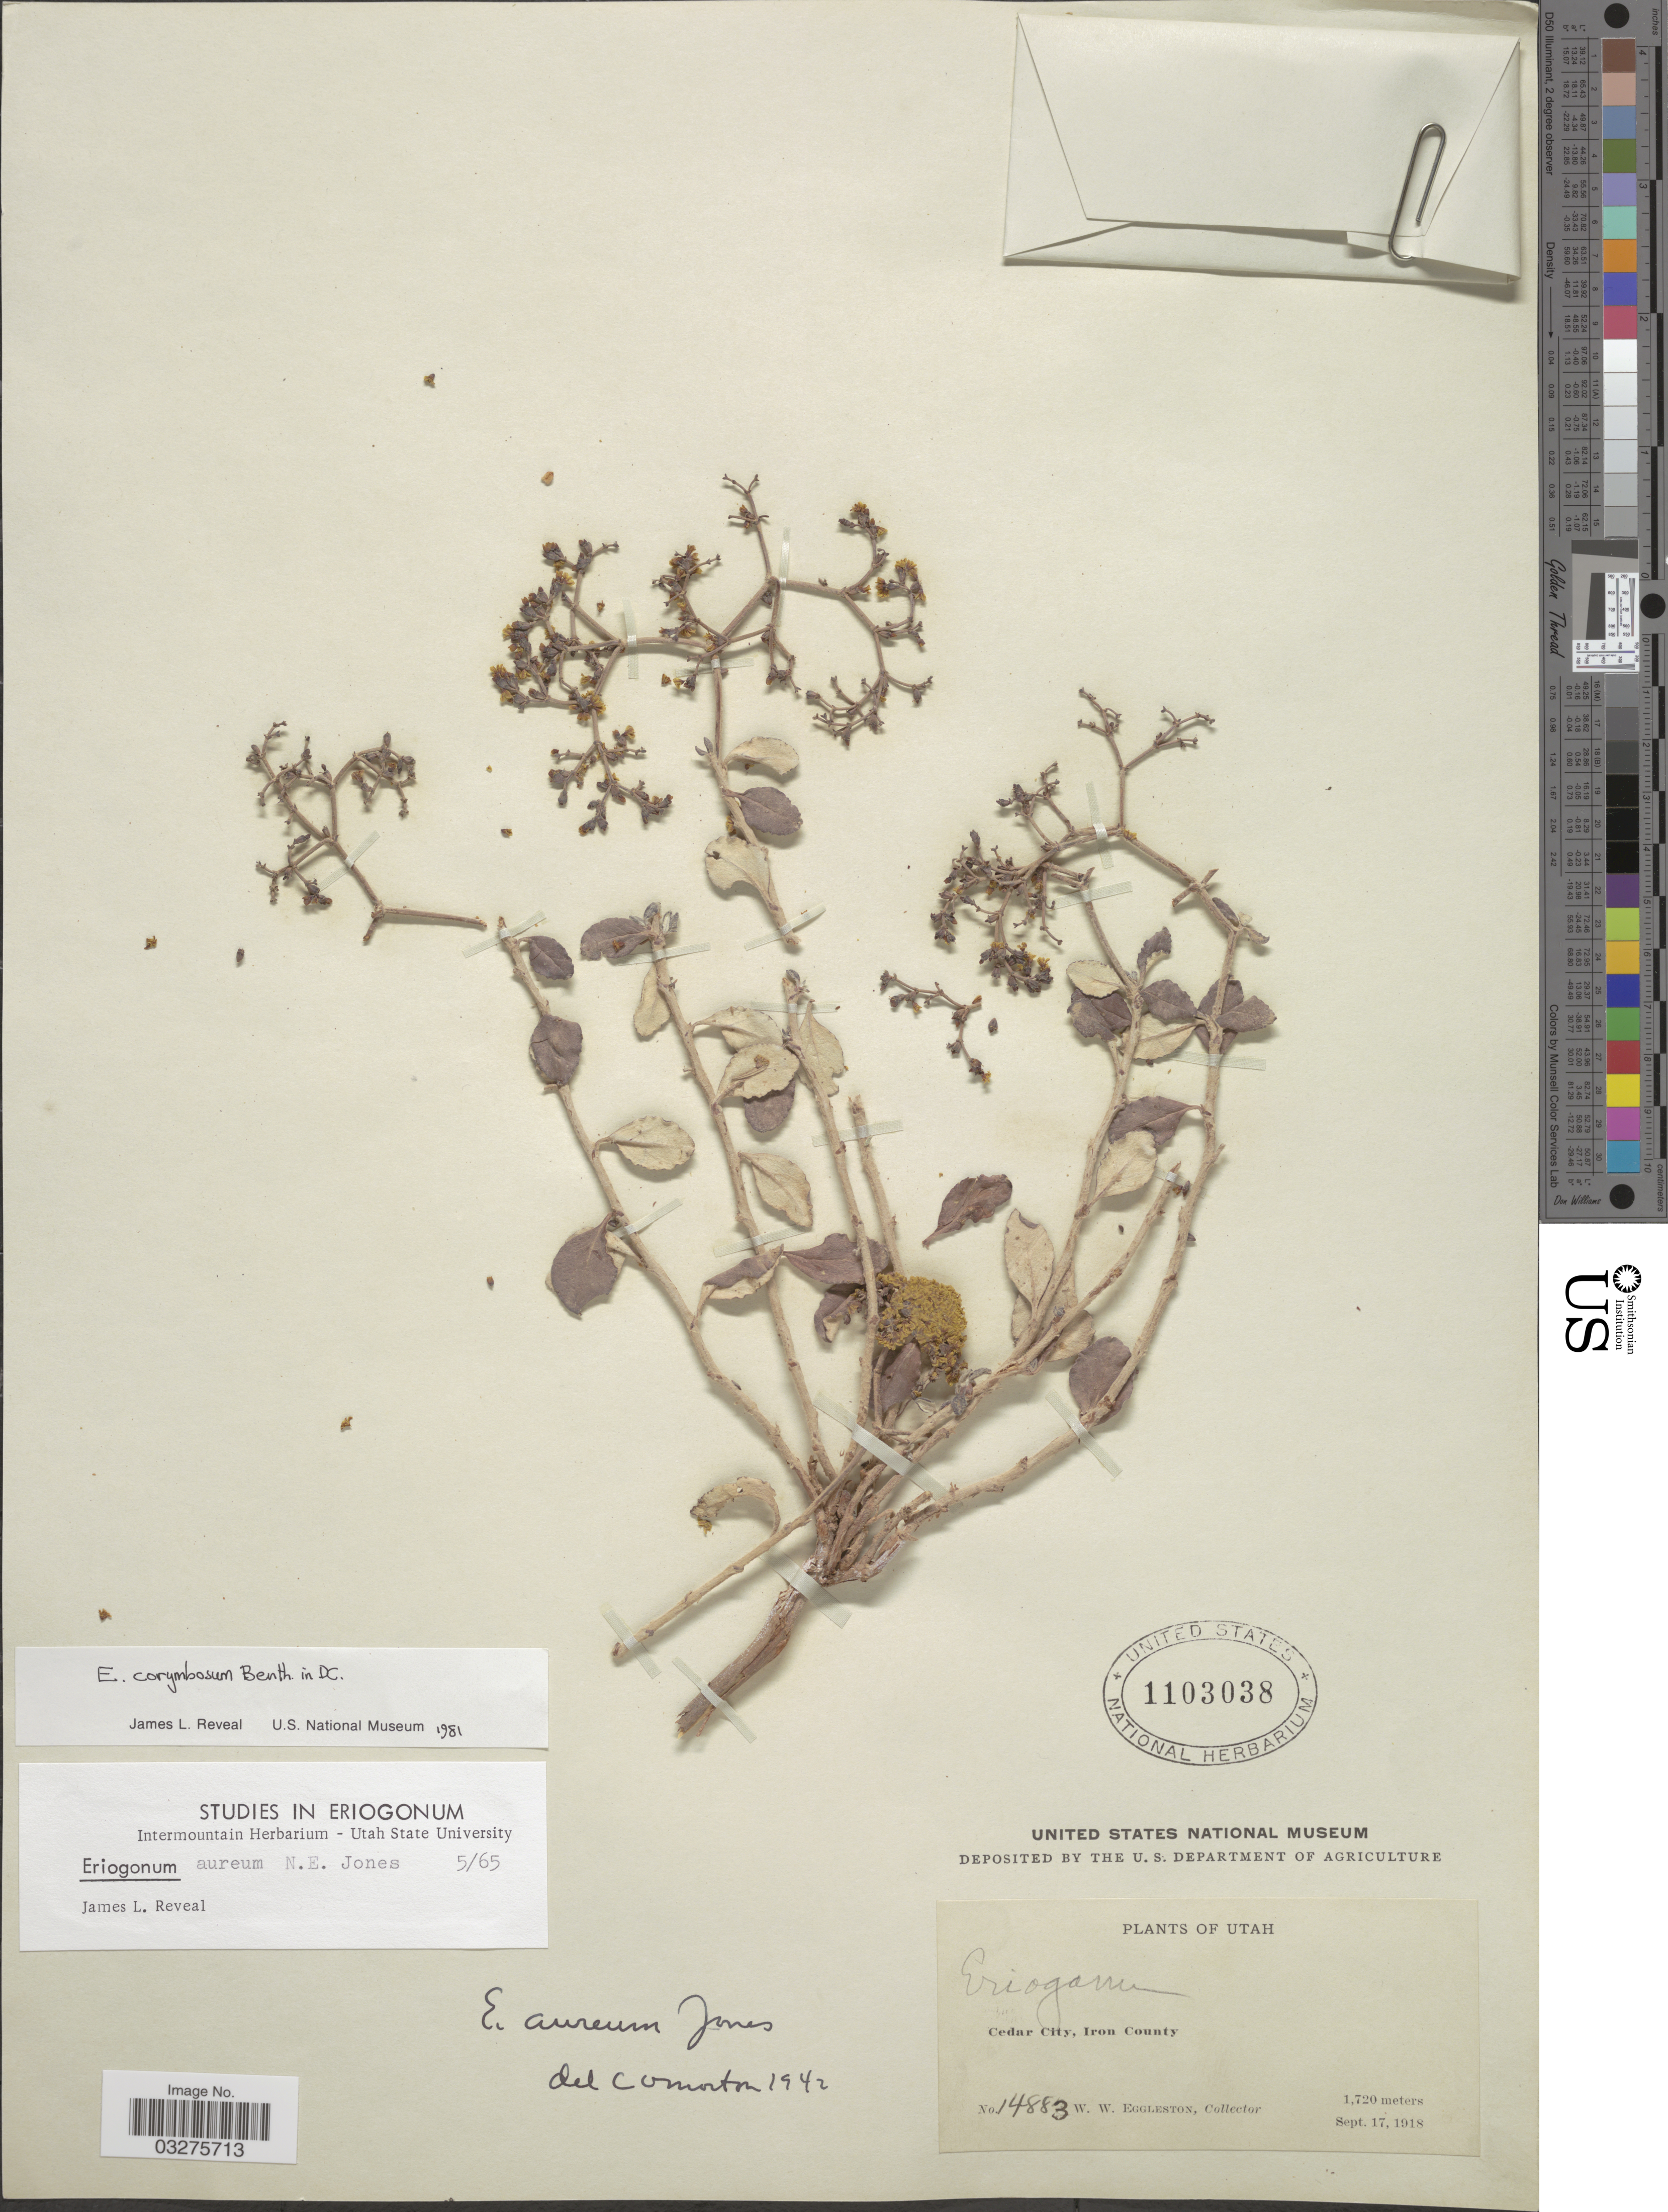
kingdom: Plantae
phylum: Tracheophyta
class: Magnoliopsida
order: Caryophyllales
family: Polygonaceae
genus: Eriogonum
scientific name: Eriogonum corymbosum var. matthewsiae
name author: Reveal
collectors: W. W. Eggleston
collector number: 14883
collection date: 1918-09-17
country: United States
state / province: Utah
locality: Cedar City, Iron County.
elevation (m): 1720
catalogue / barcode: US 1103038